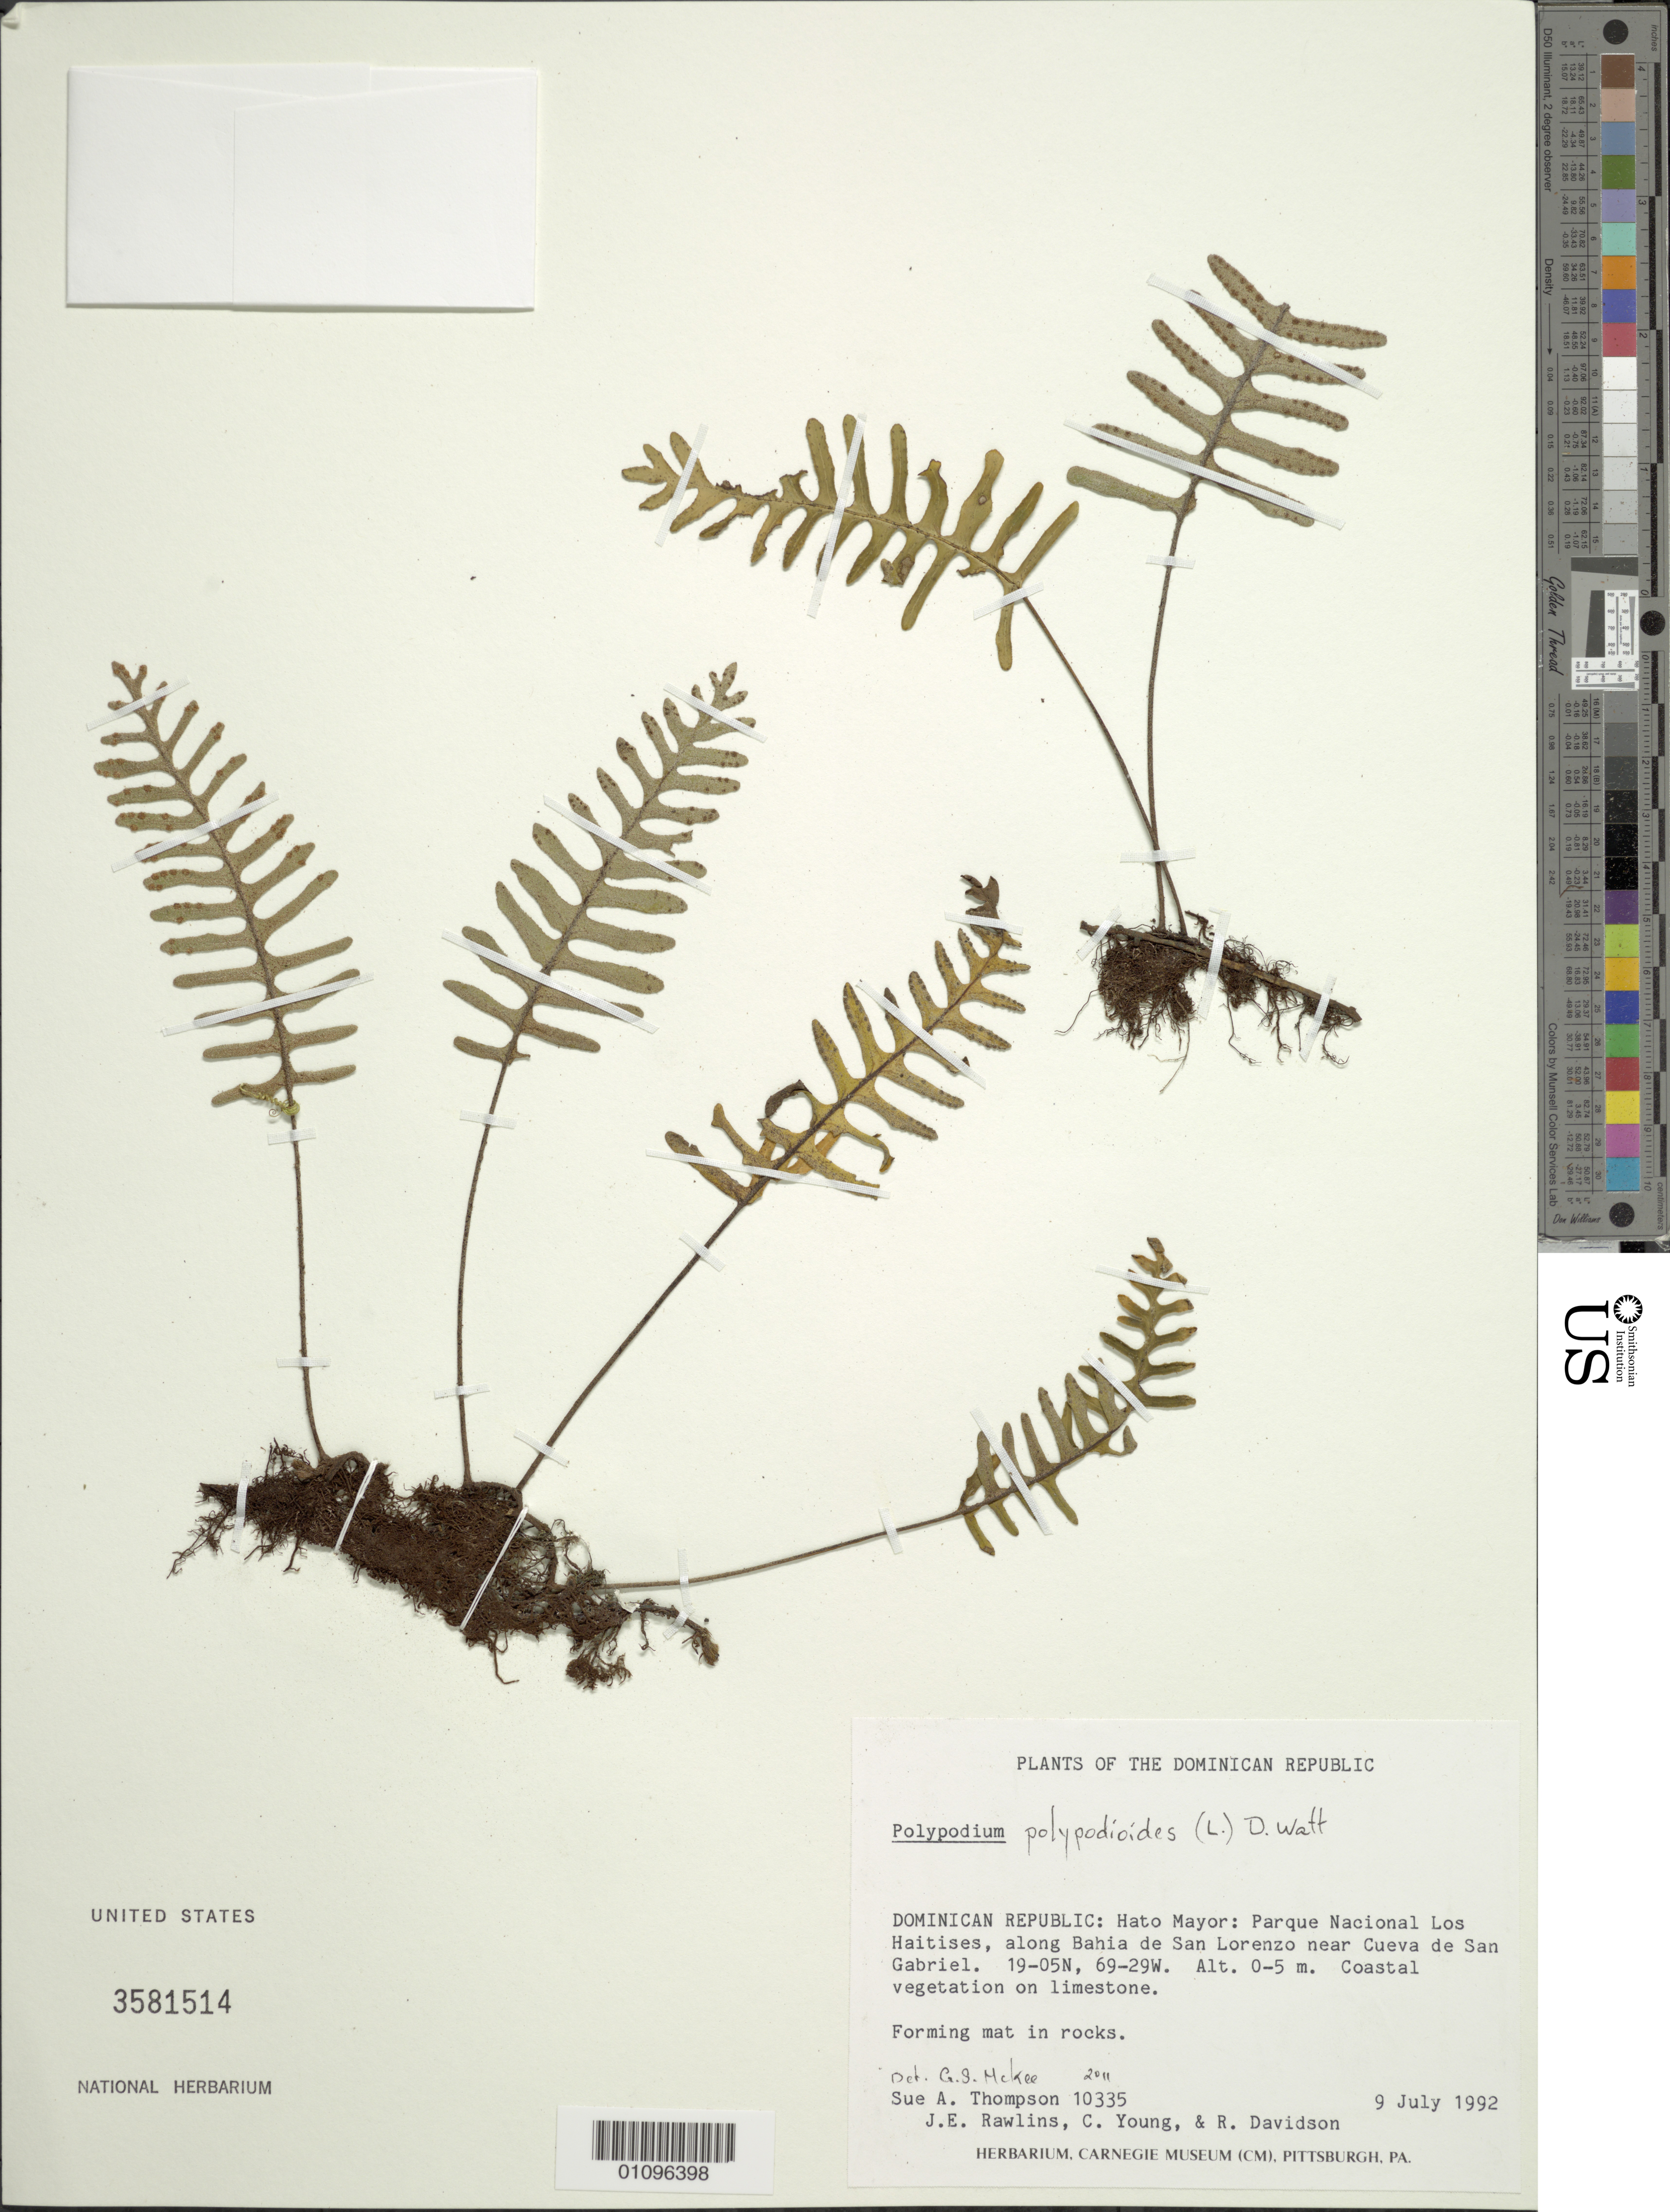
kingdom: Plantae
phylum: Tracheophyta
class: Polypodiopsida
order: Polypodiales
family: Polypodiaceae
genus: Pleopeltis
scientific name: Pleopeltis polypodioides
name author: (L.) E.G. Andrews & Windham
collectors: S. A. Thompson, J. Rawlins, C. Young & R. Davidson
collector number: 10335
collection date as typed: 09 Jul 1992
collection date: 1992-07-09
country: Dominican Republic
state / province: Hato Mayor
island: Hispaniola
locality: Parque Nacional Los Haitises, along Bahia de San Lorenzo, near Cueva de San Gabriel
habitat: Coastal vegetation on limestone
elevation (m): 0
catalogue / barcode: US 3581514